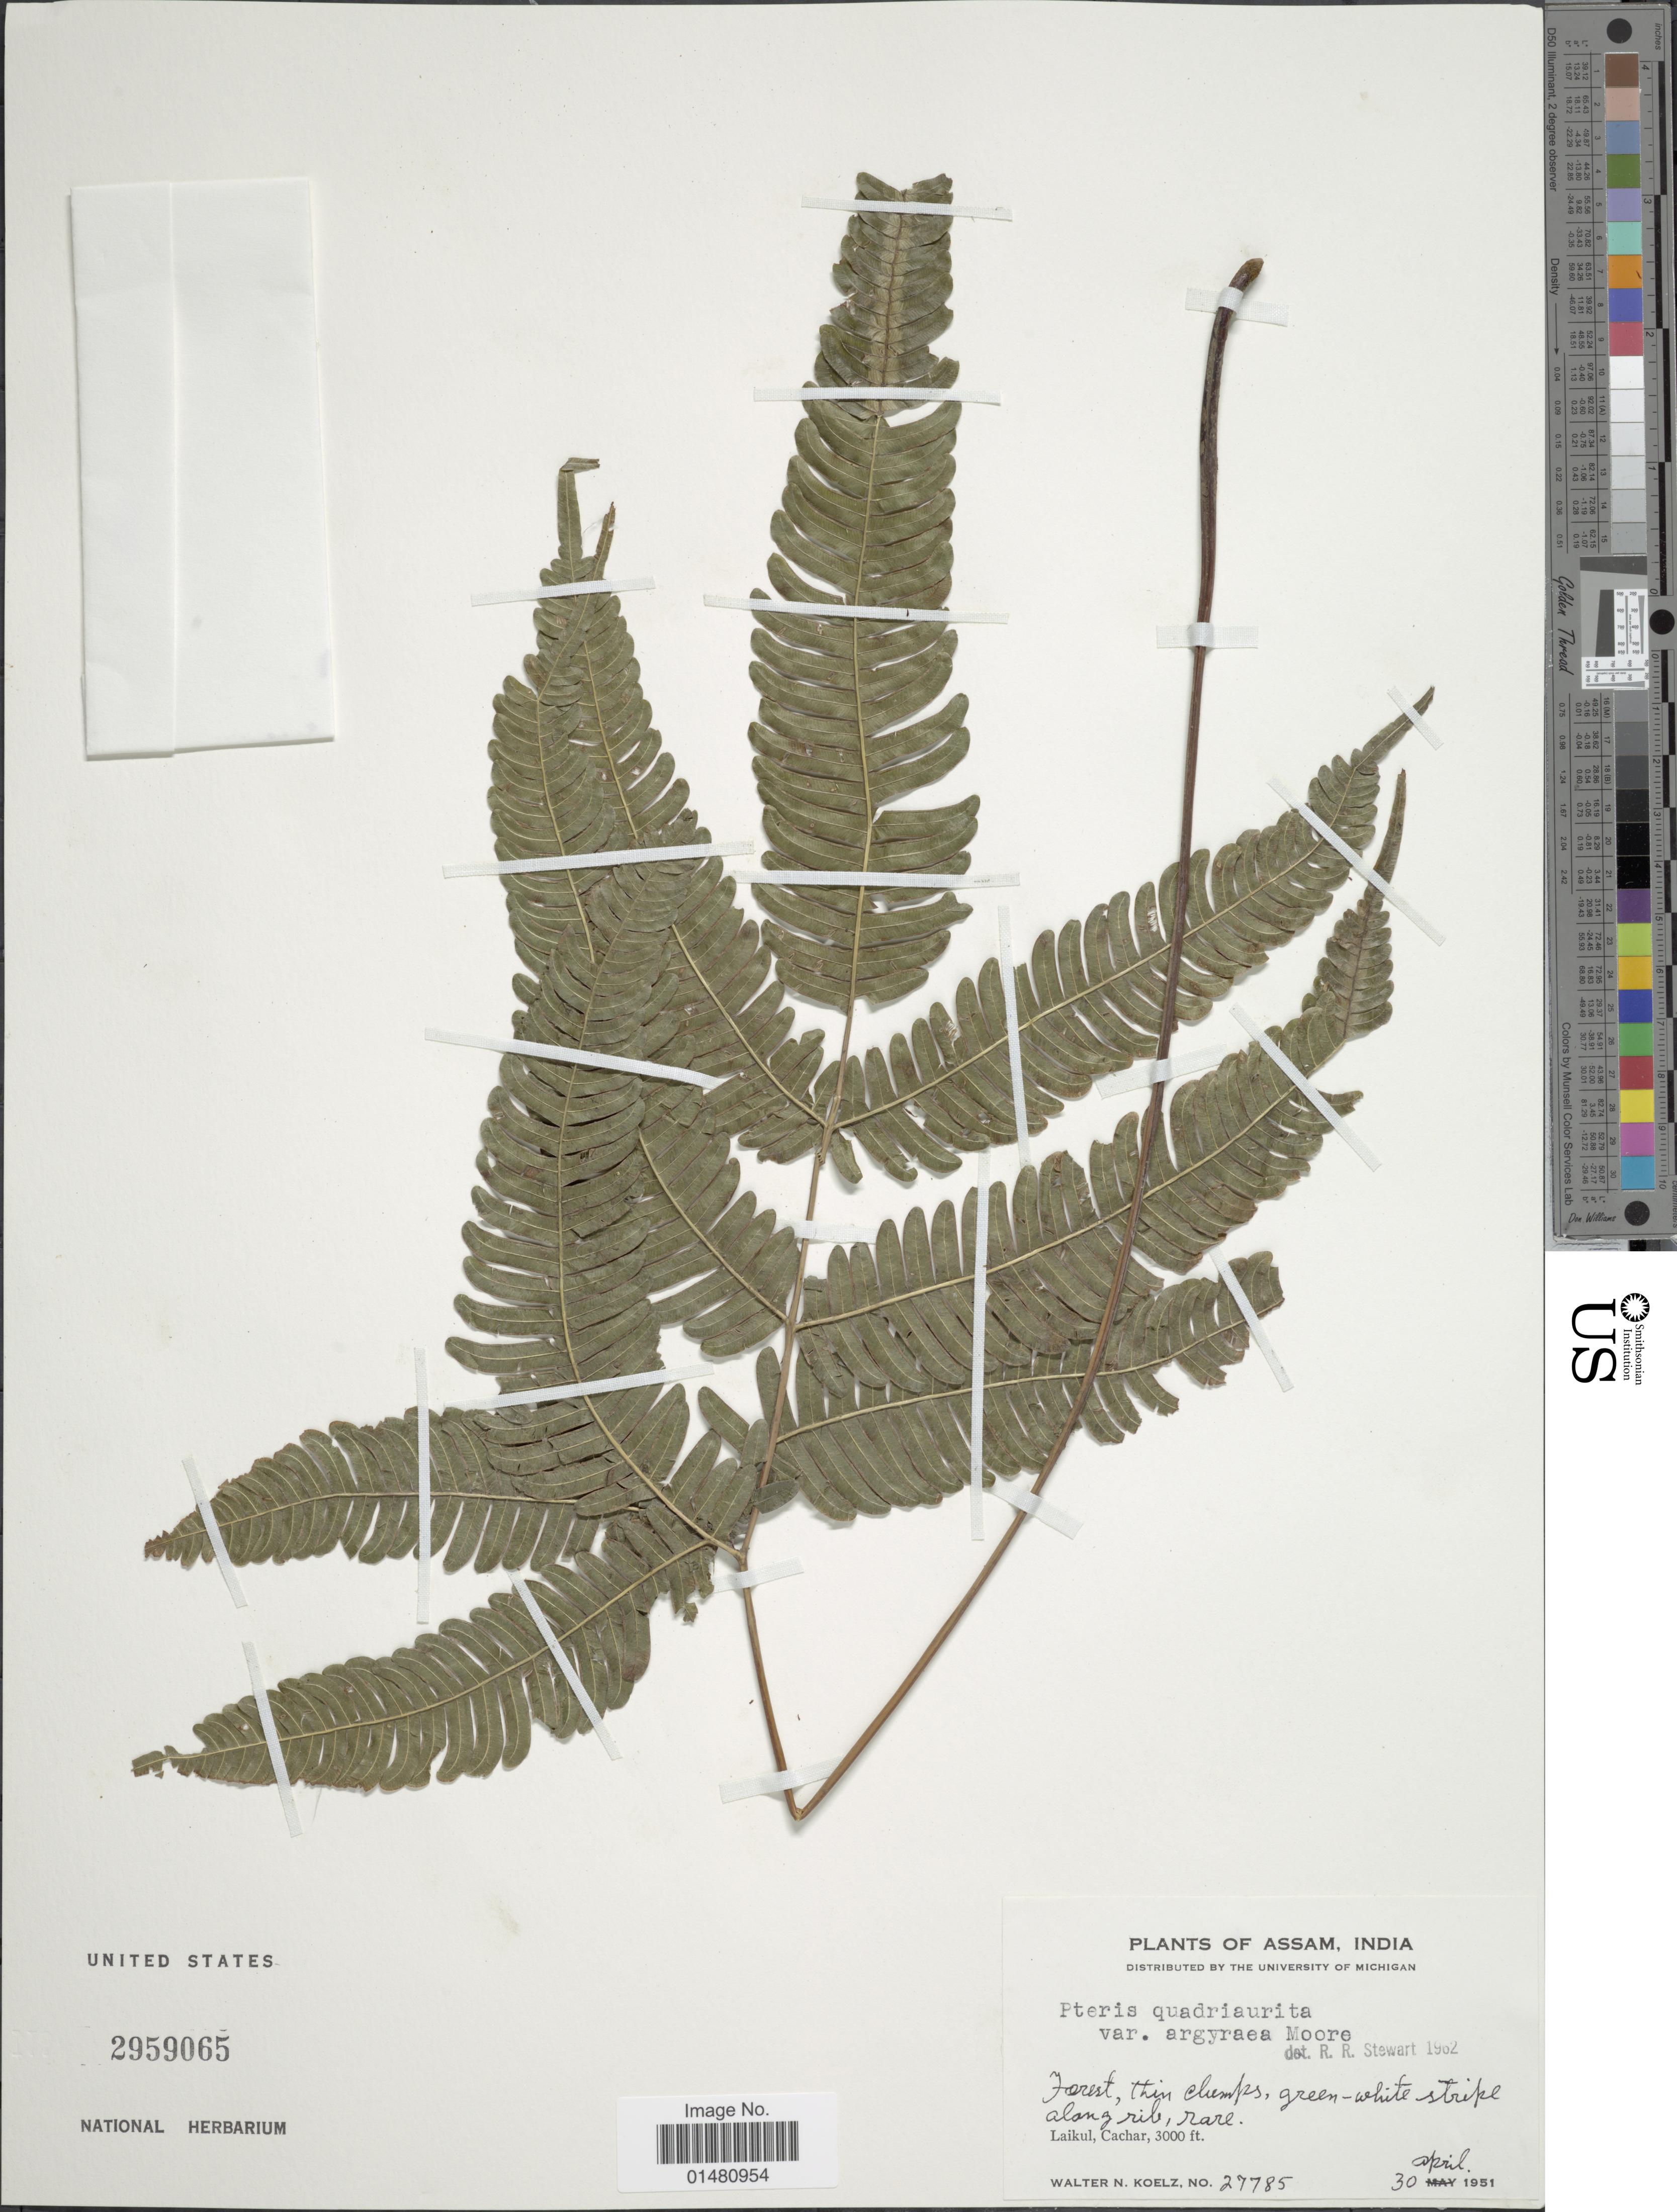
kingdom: Plantae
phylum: Tracheophyta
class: Polypodiopsida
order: Polypodiales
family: Pteridaceae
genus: Pteris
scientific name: Pteris quadriaurita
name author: Retz.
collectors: W. N. Koelz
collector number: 27785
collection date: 1951-04-30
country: India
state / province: Assam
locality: Laikul, Cachar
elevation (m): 914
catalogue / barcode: US 2959065